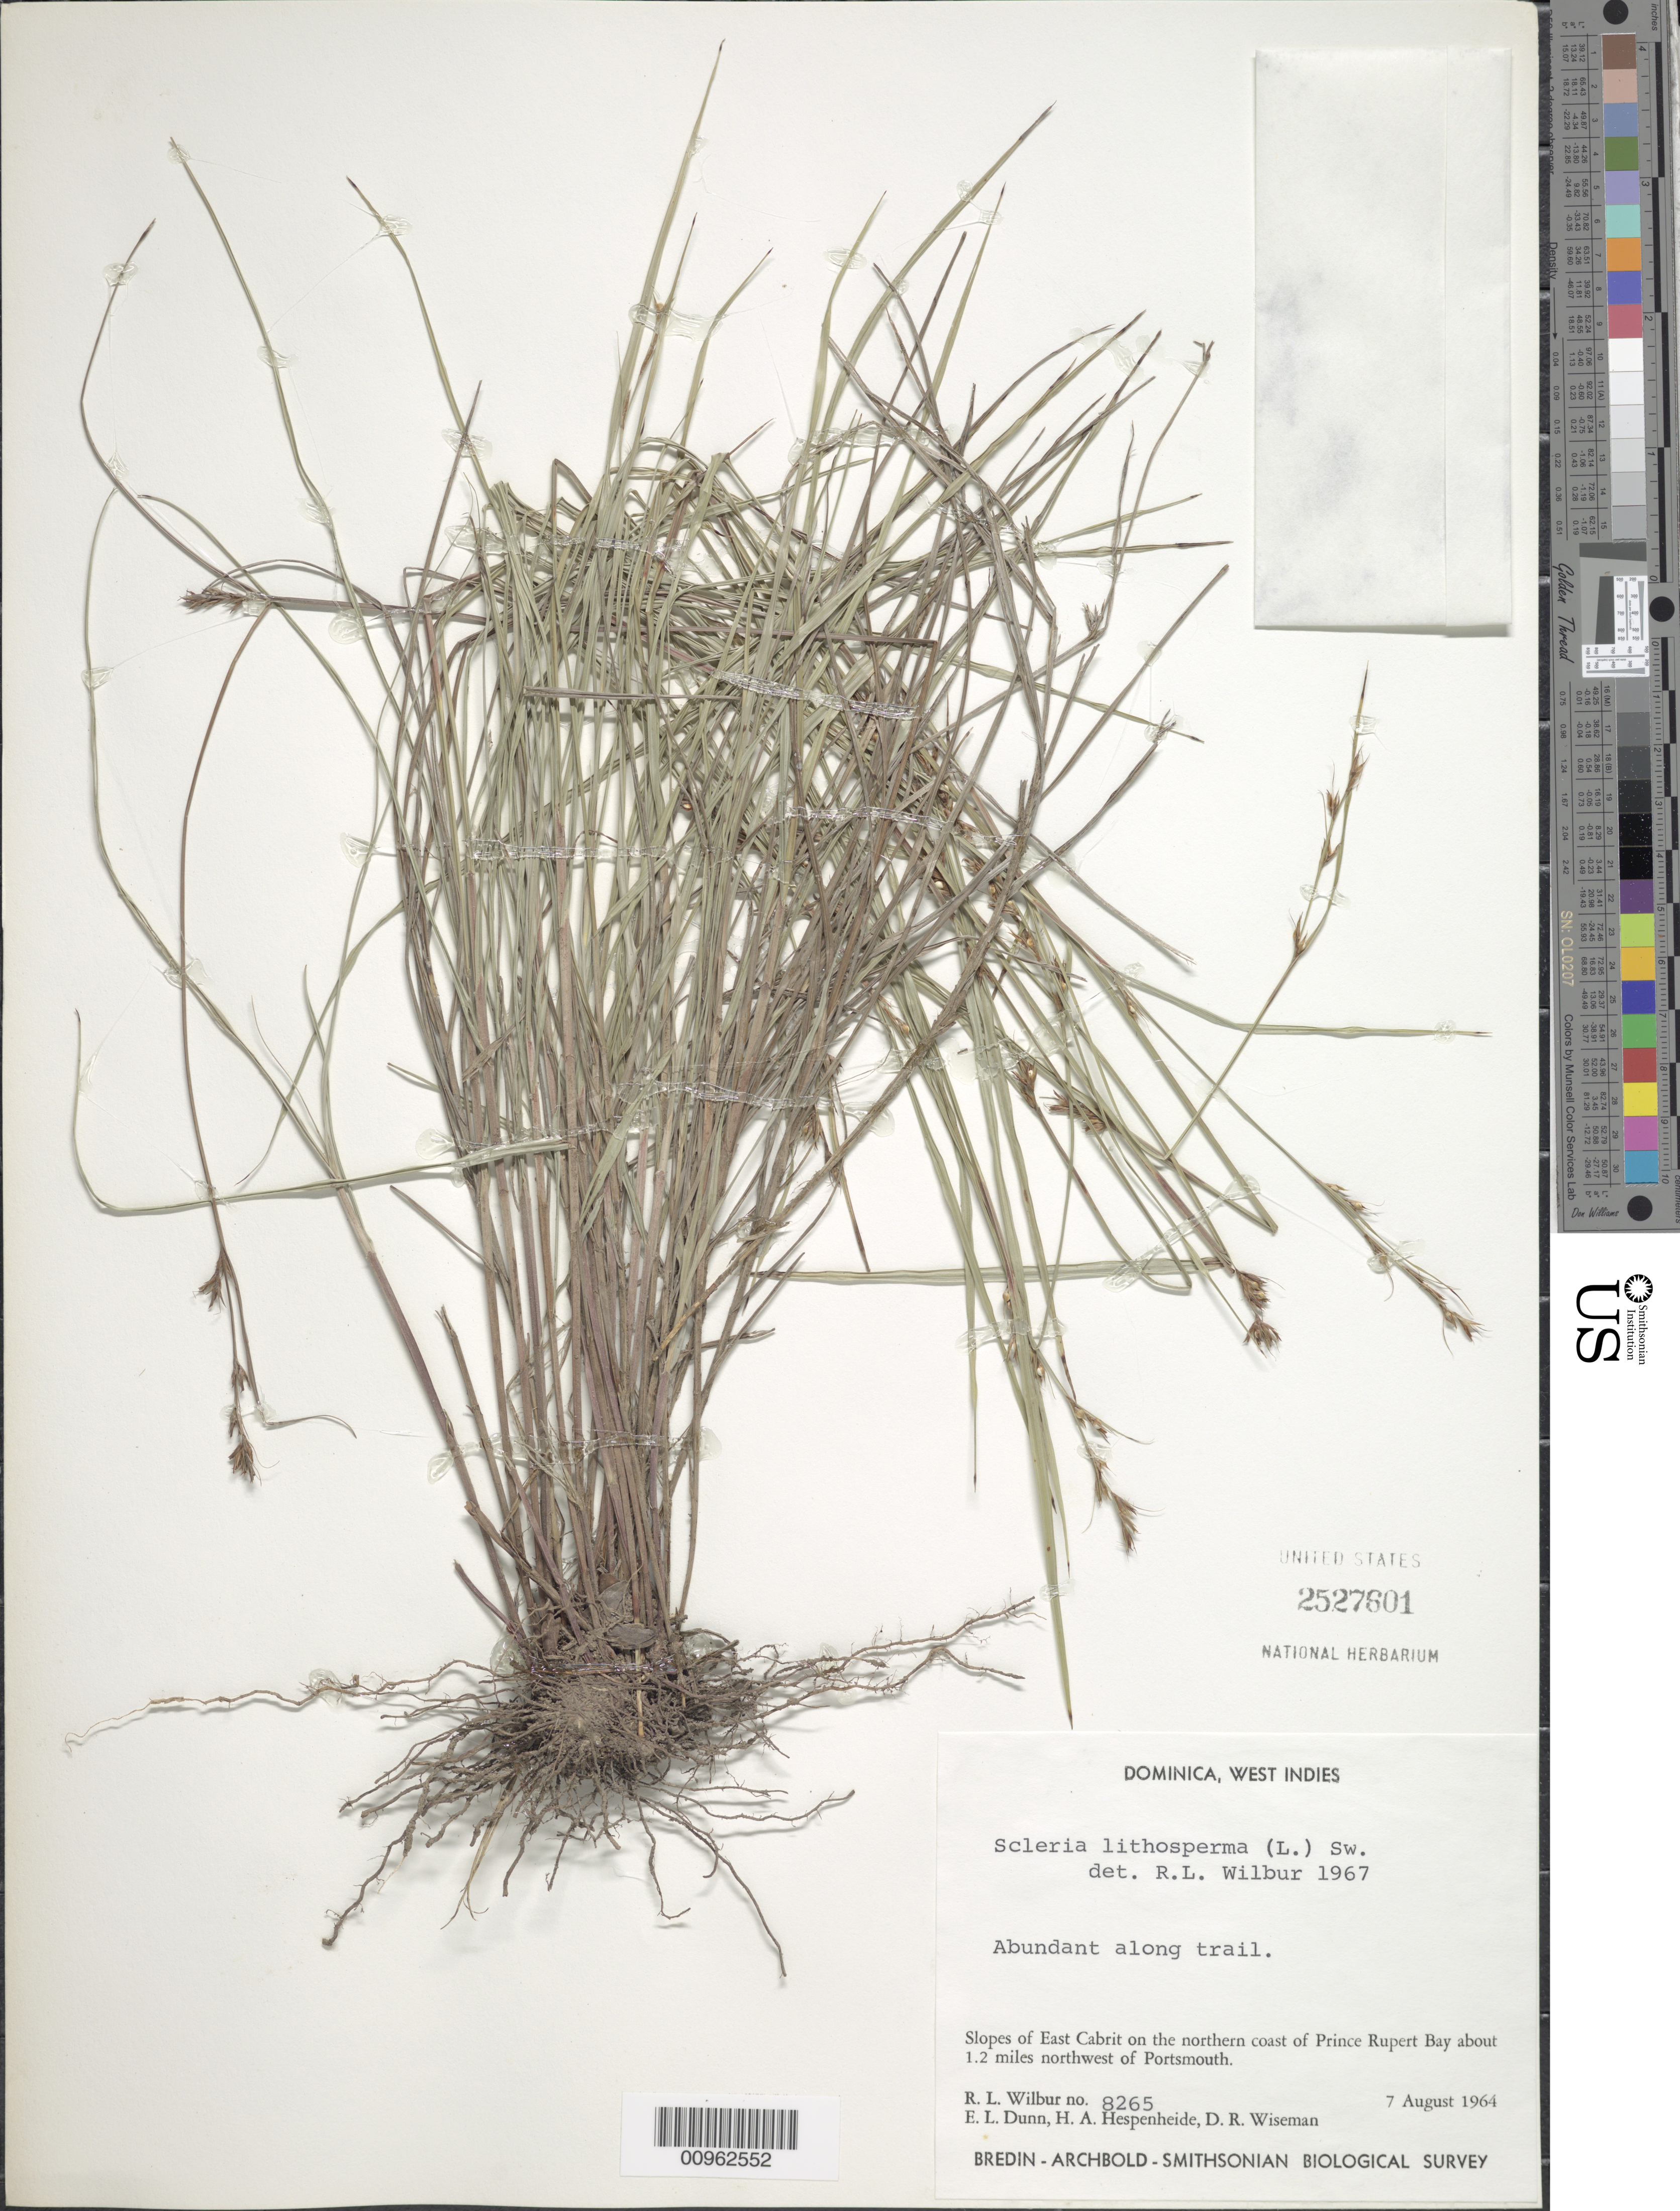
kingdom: Plantae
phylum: Tracheophyta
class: Liliopsida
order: Poales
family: Cyperaceae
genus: Scleria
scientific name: Scleria lithosperma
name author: (L.) Sw.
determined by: Wilbur, R. L.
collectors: R. L. Wilbur, E. Dunn, H. A. Hespenheide & D. R. Wiseman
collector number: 8265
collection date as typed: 07 Aug 1964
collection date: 1964-08-07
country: Dominica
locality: Slopes of East Cabrit on the northern coast of Prince Rupert Bay about 1.2 miles northwest of Portsmouth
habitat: Abundant along trail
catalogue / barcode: US 2527601